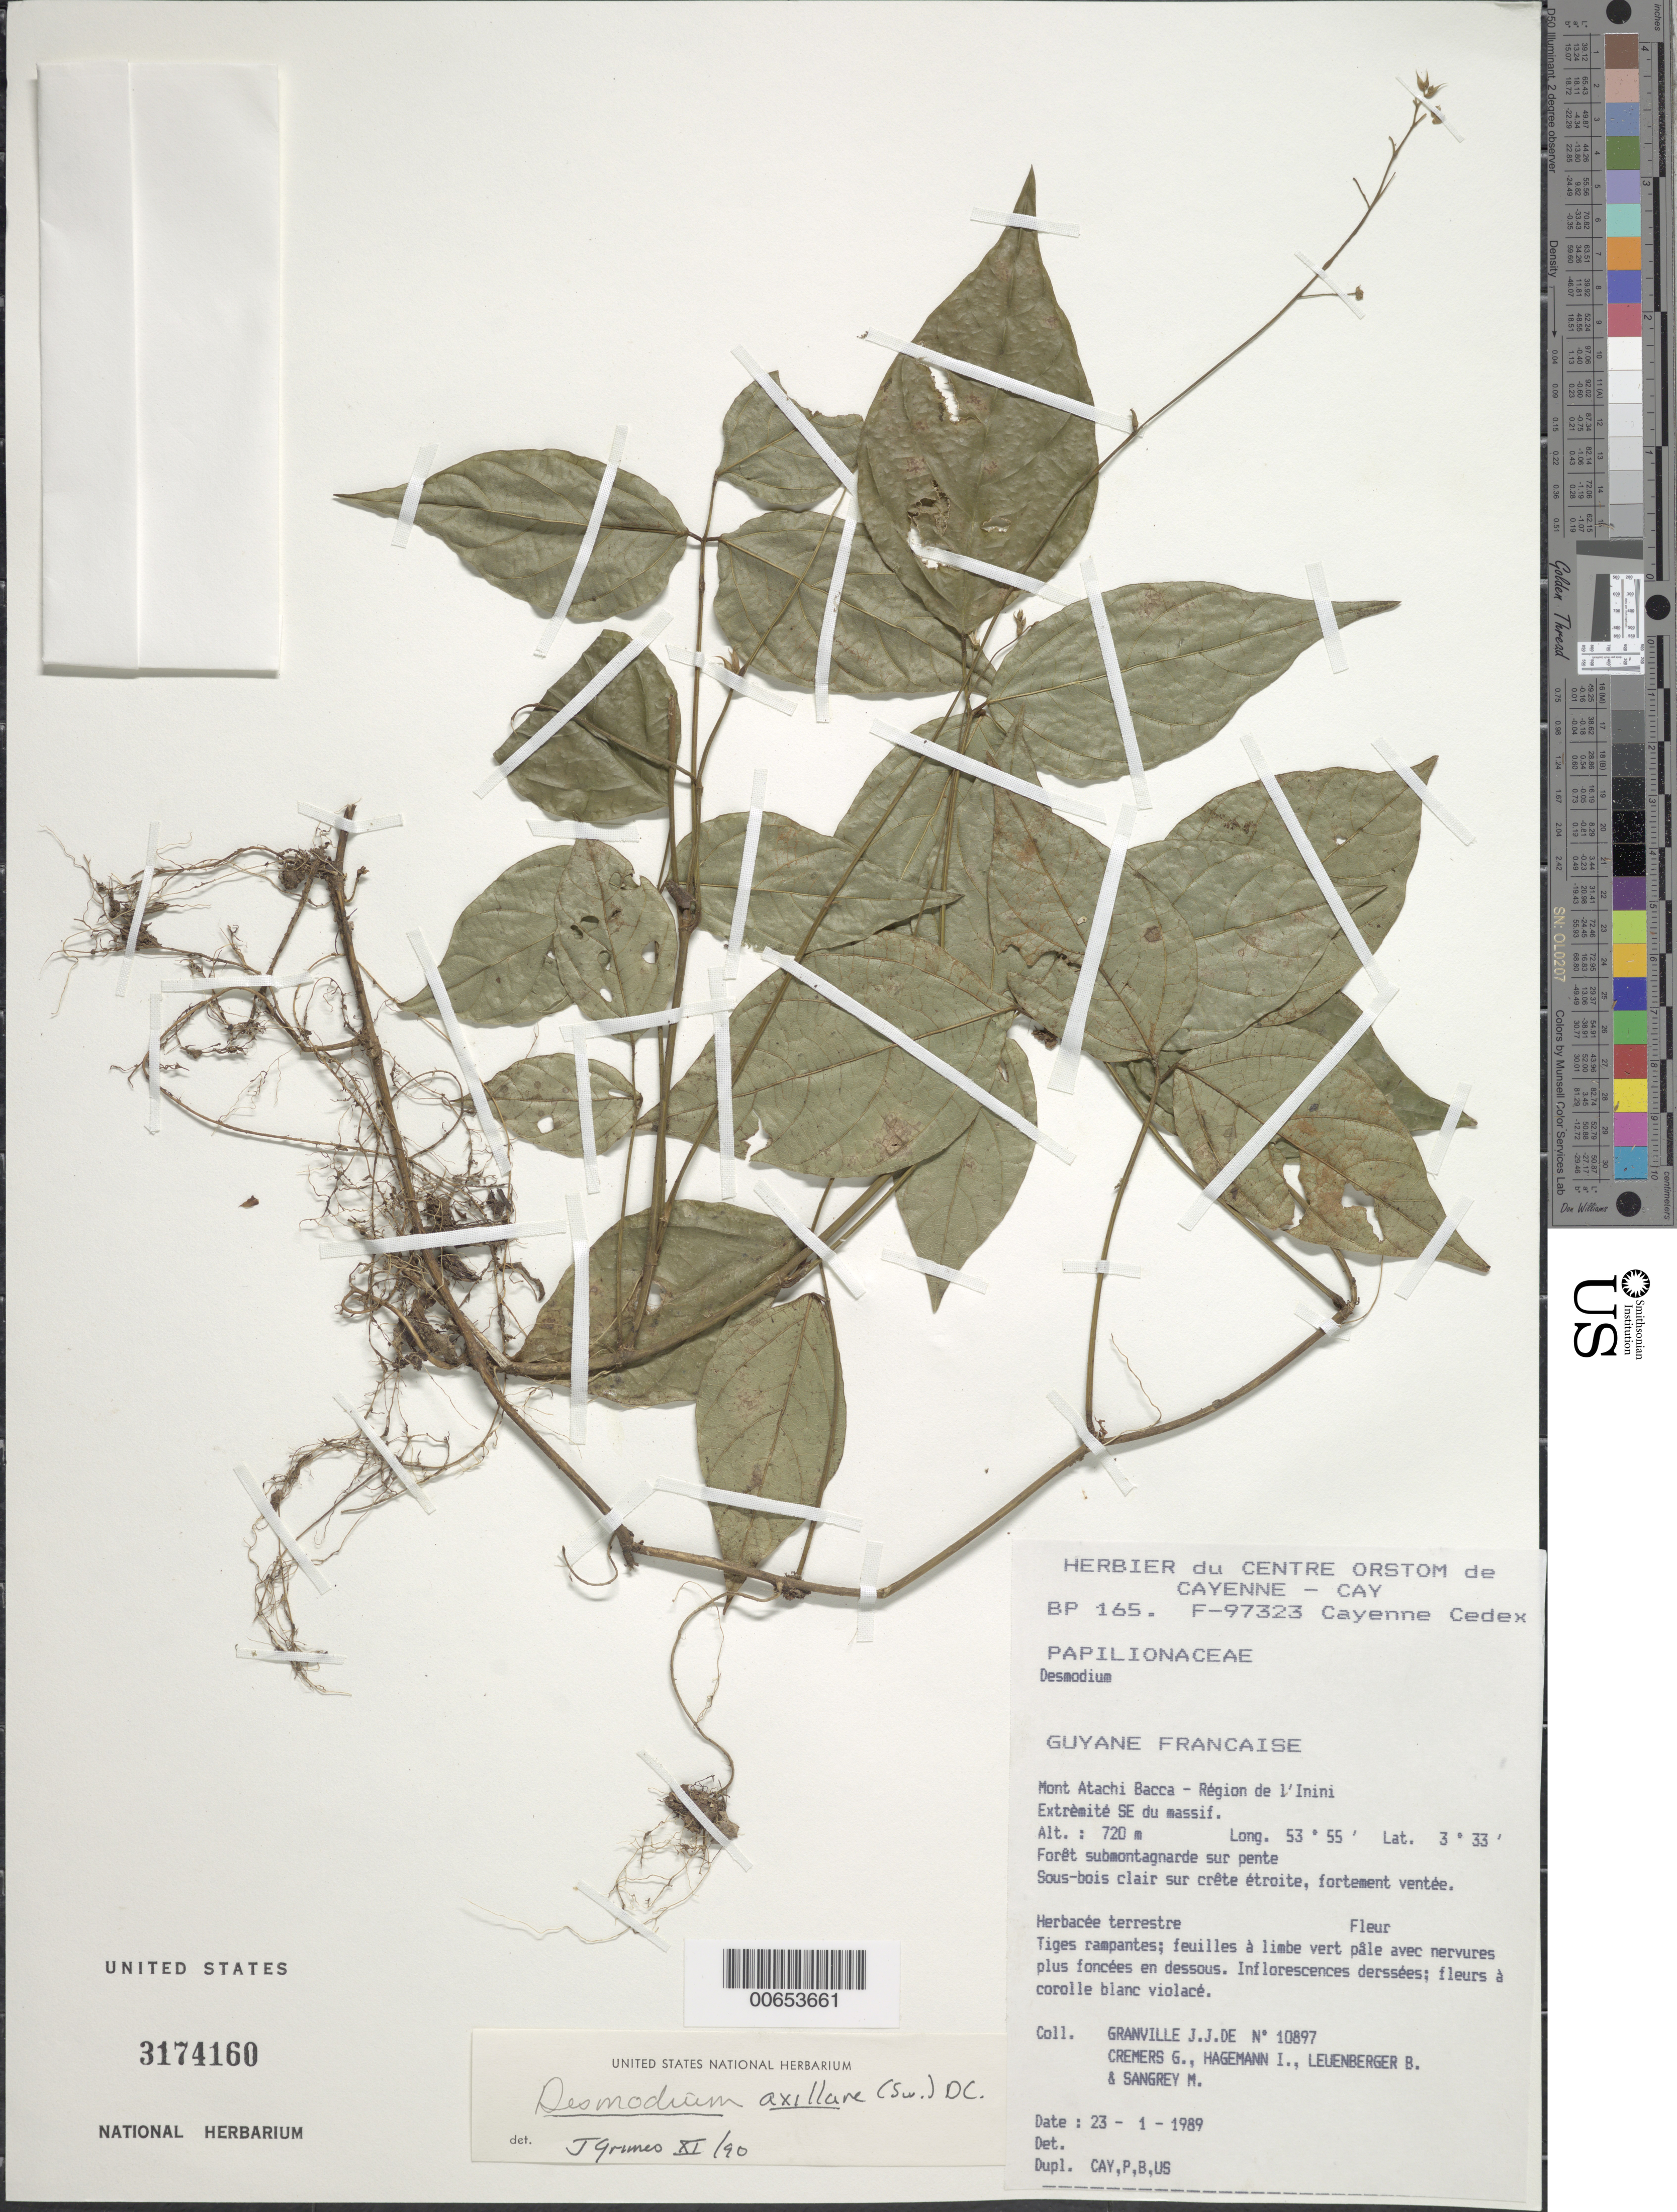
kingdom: Plantae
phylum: Tracheophyta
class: Magnoliopsida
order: Fabales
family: Fabaceae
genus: Desmodium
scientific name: Desmodium axillare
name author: (Sw.) DC.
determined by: Grimes, J.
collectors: J.-J. de Granville, G. Cremers, J. Hagemann, B. E. Leuenberger & M. S. Sangrey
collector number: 10897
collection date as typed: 23-Jan-89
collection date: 1989-01-23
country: French Guiana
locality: Mont Atachi Bacca, region de l'Inini, extremite SE du massif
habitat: Forêt submontagnarde sur pence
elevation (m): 720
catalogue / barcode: US 3174160